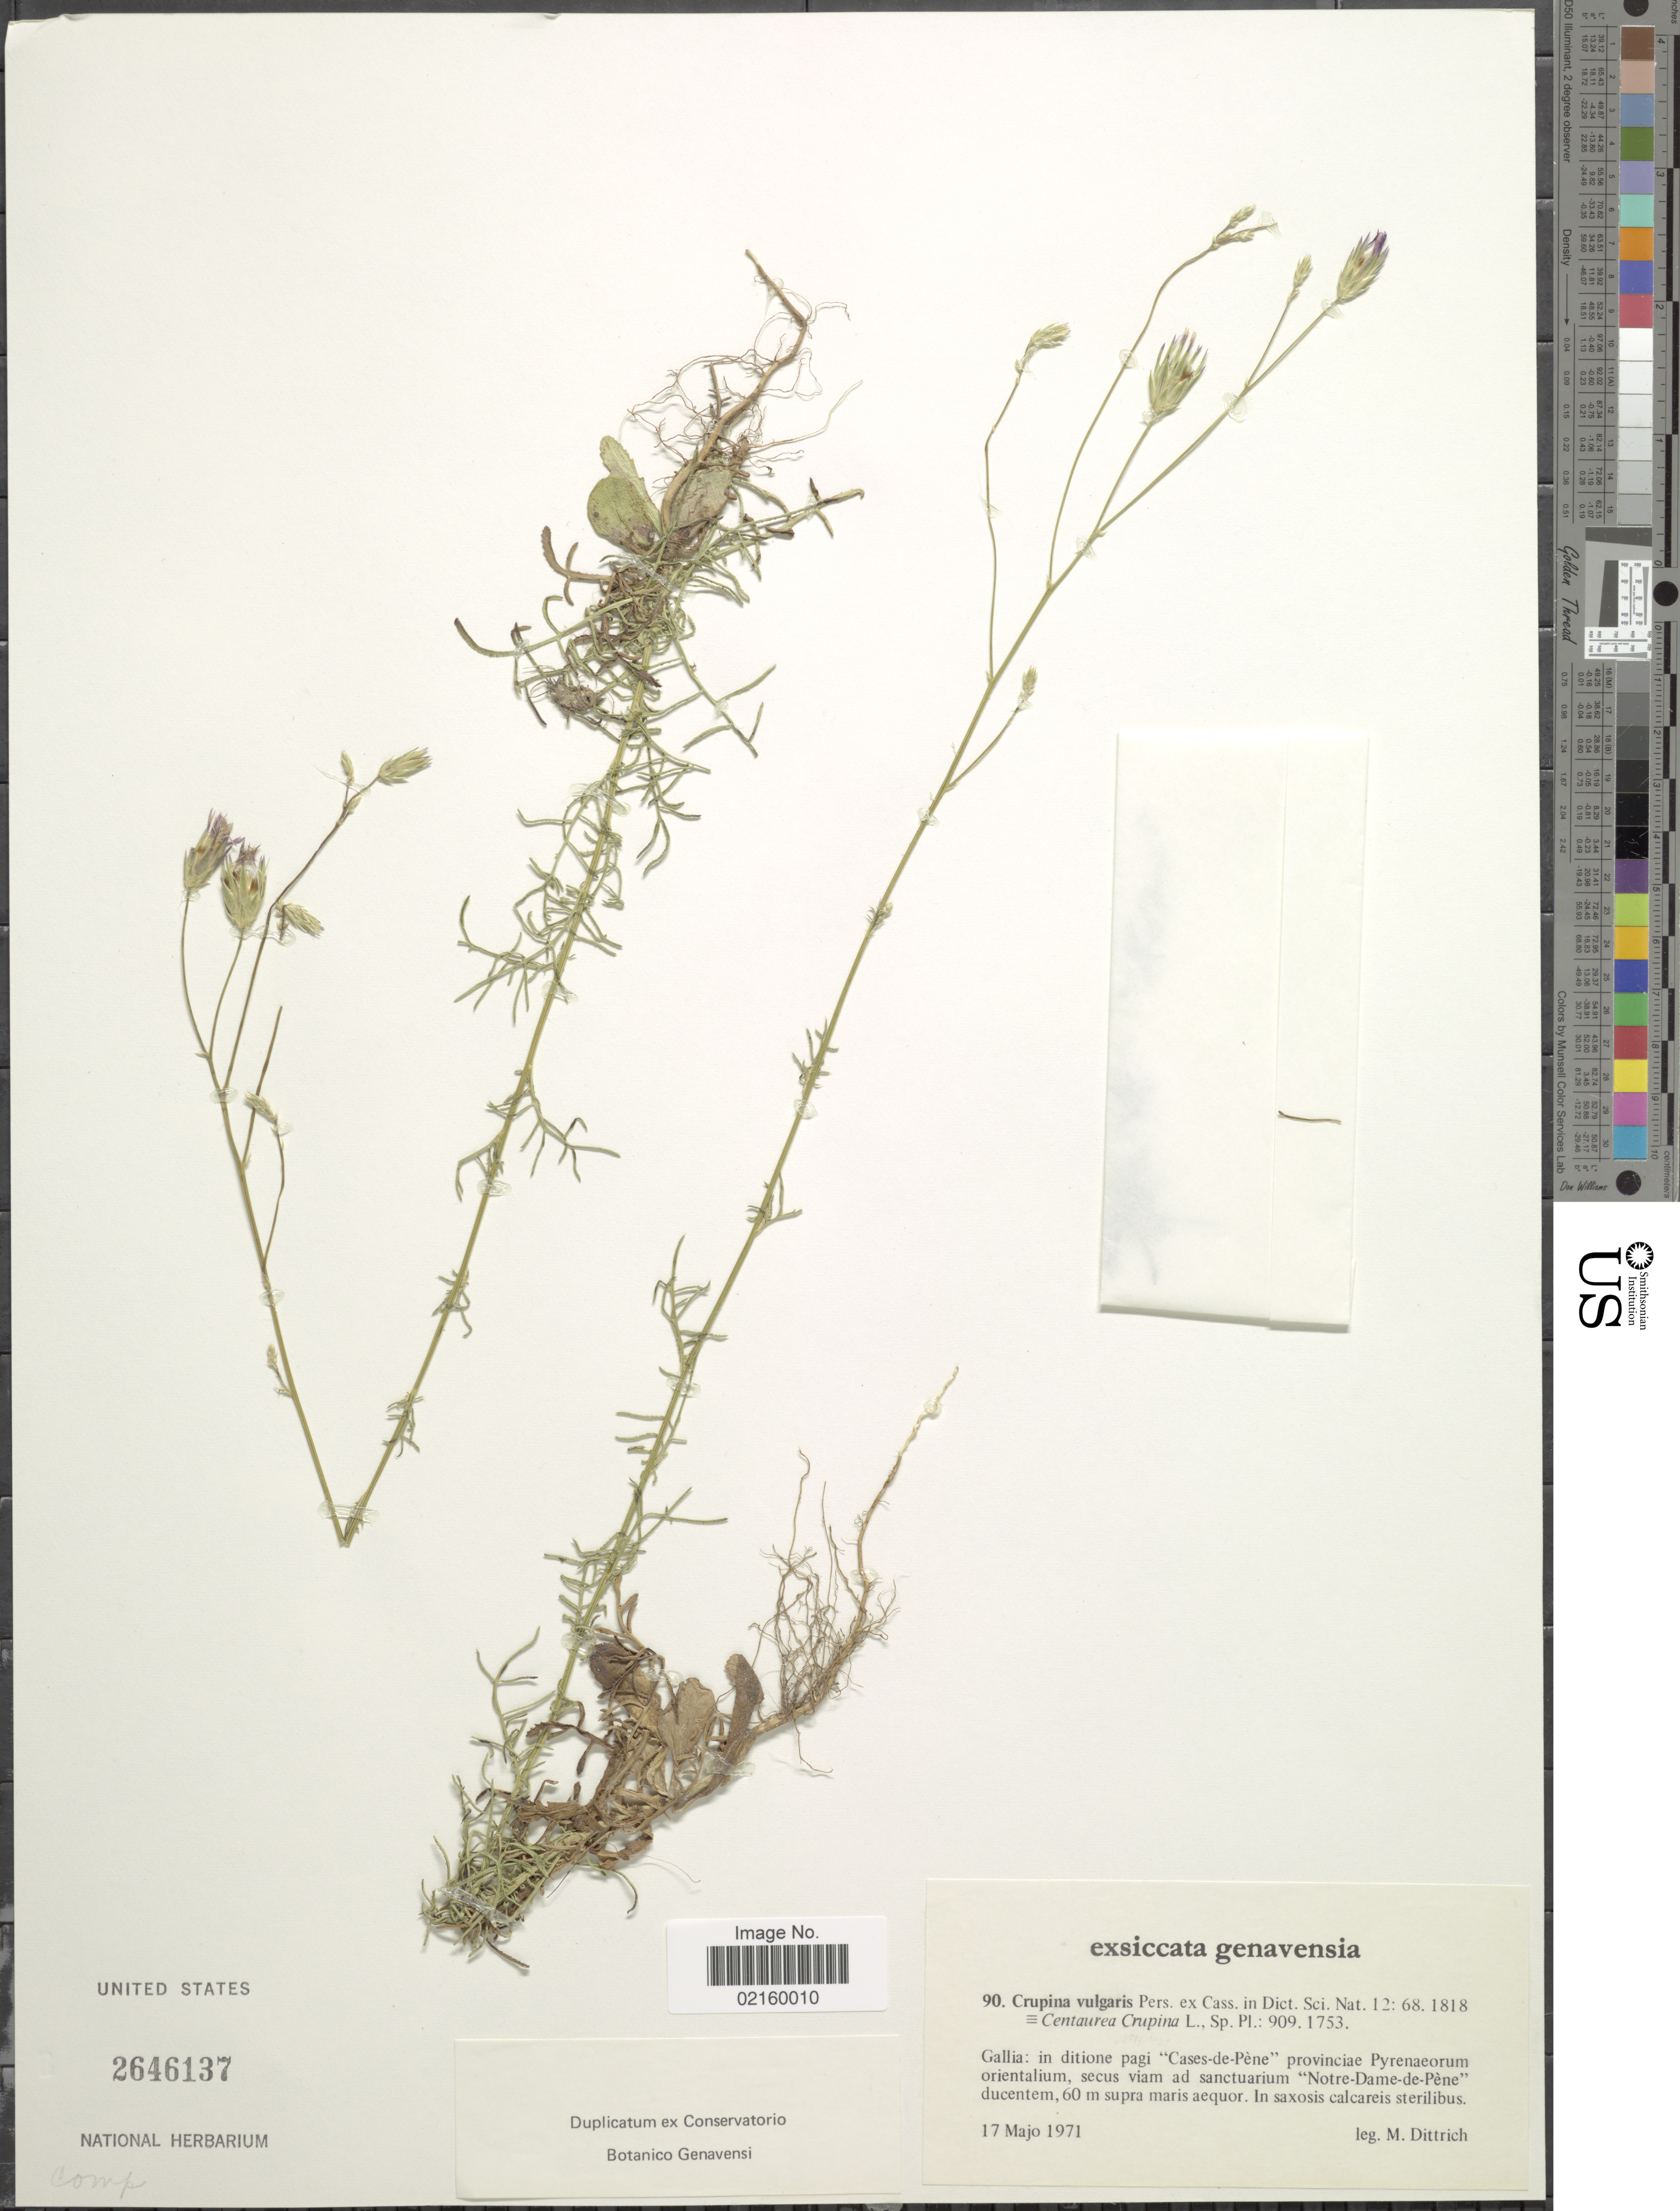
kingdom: Plantae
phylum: Tracheophyta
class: Magnoliopsida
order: Asterales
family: Asteraceae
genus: Crupina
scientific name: Crupina vulgaris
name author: Pers. ex Cass.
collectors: M. Dittrich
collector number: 90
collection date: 1971-05-17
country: France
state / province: Occitanie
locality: Gallia, ditione pagi Cases-de-Pene, provinciae Pyrenaeorum, orientalium, Norte-Dame-de-Pene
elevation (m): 60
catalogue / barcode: US 2646137